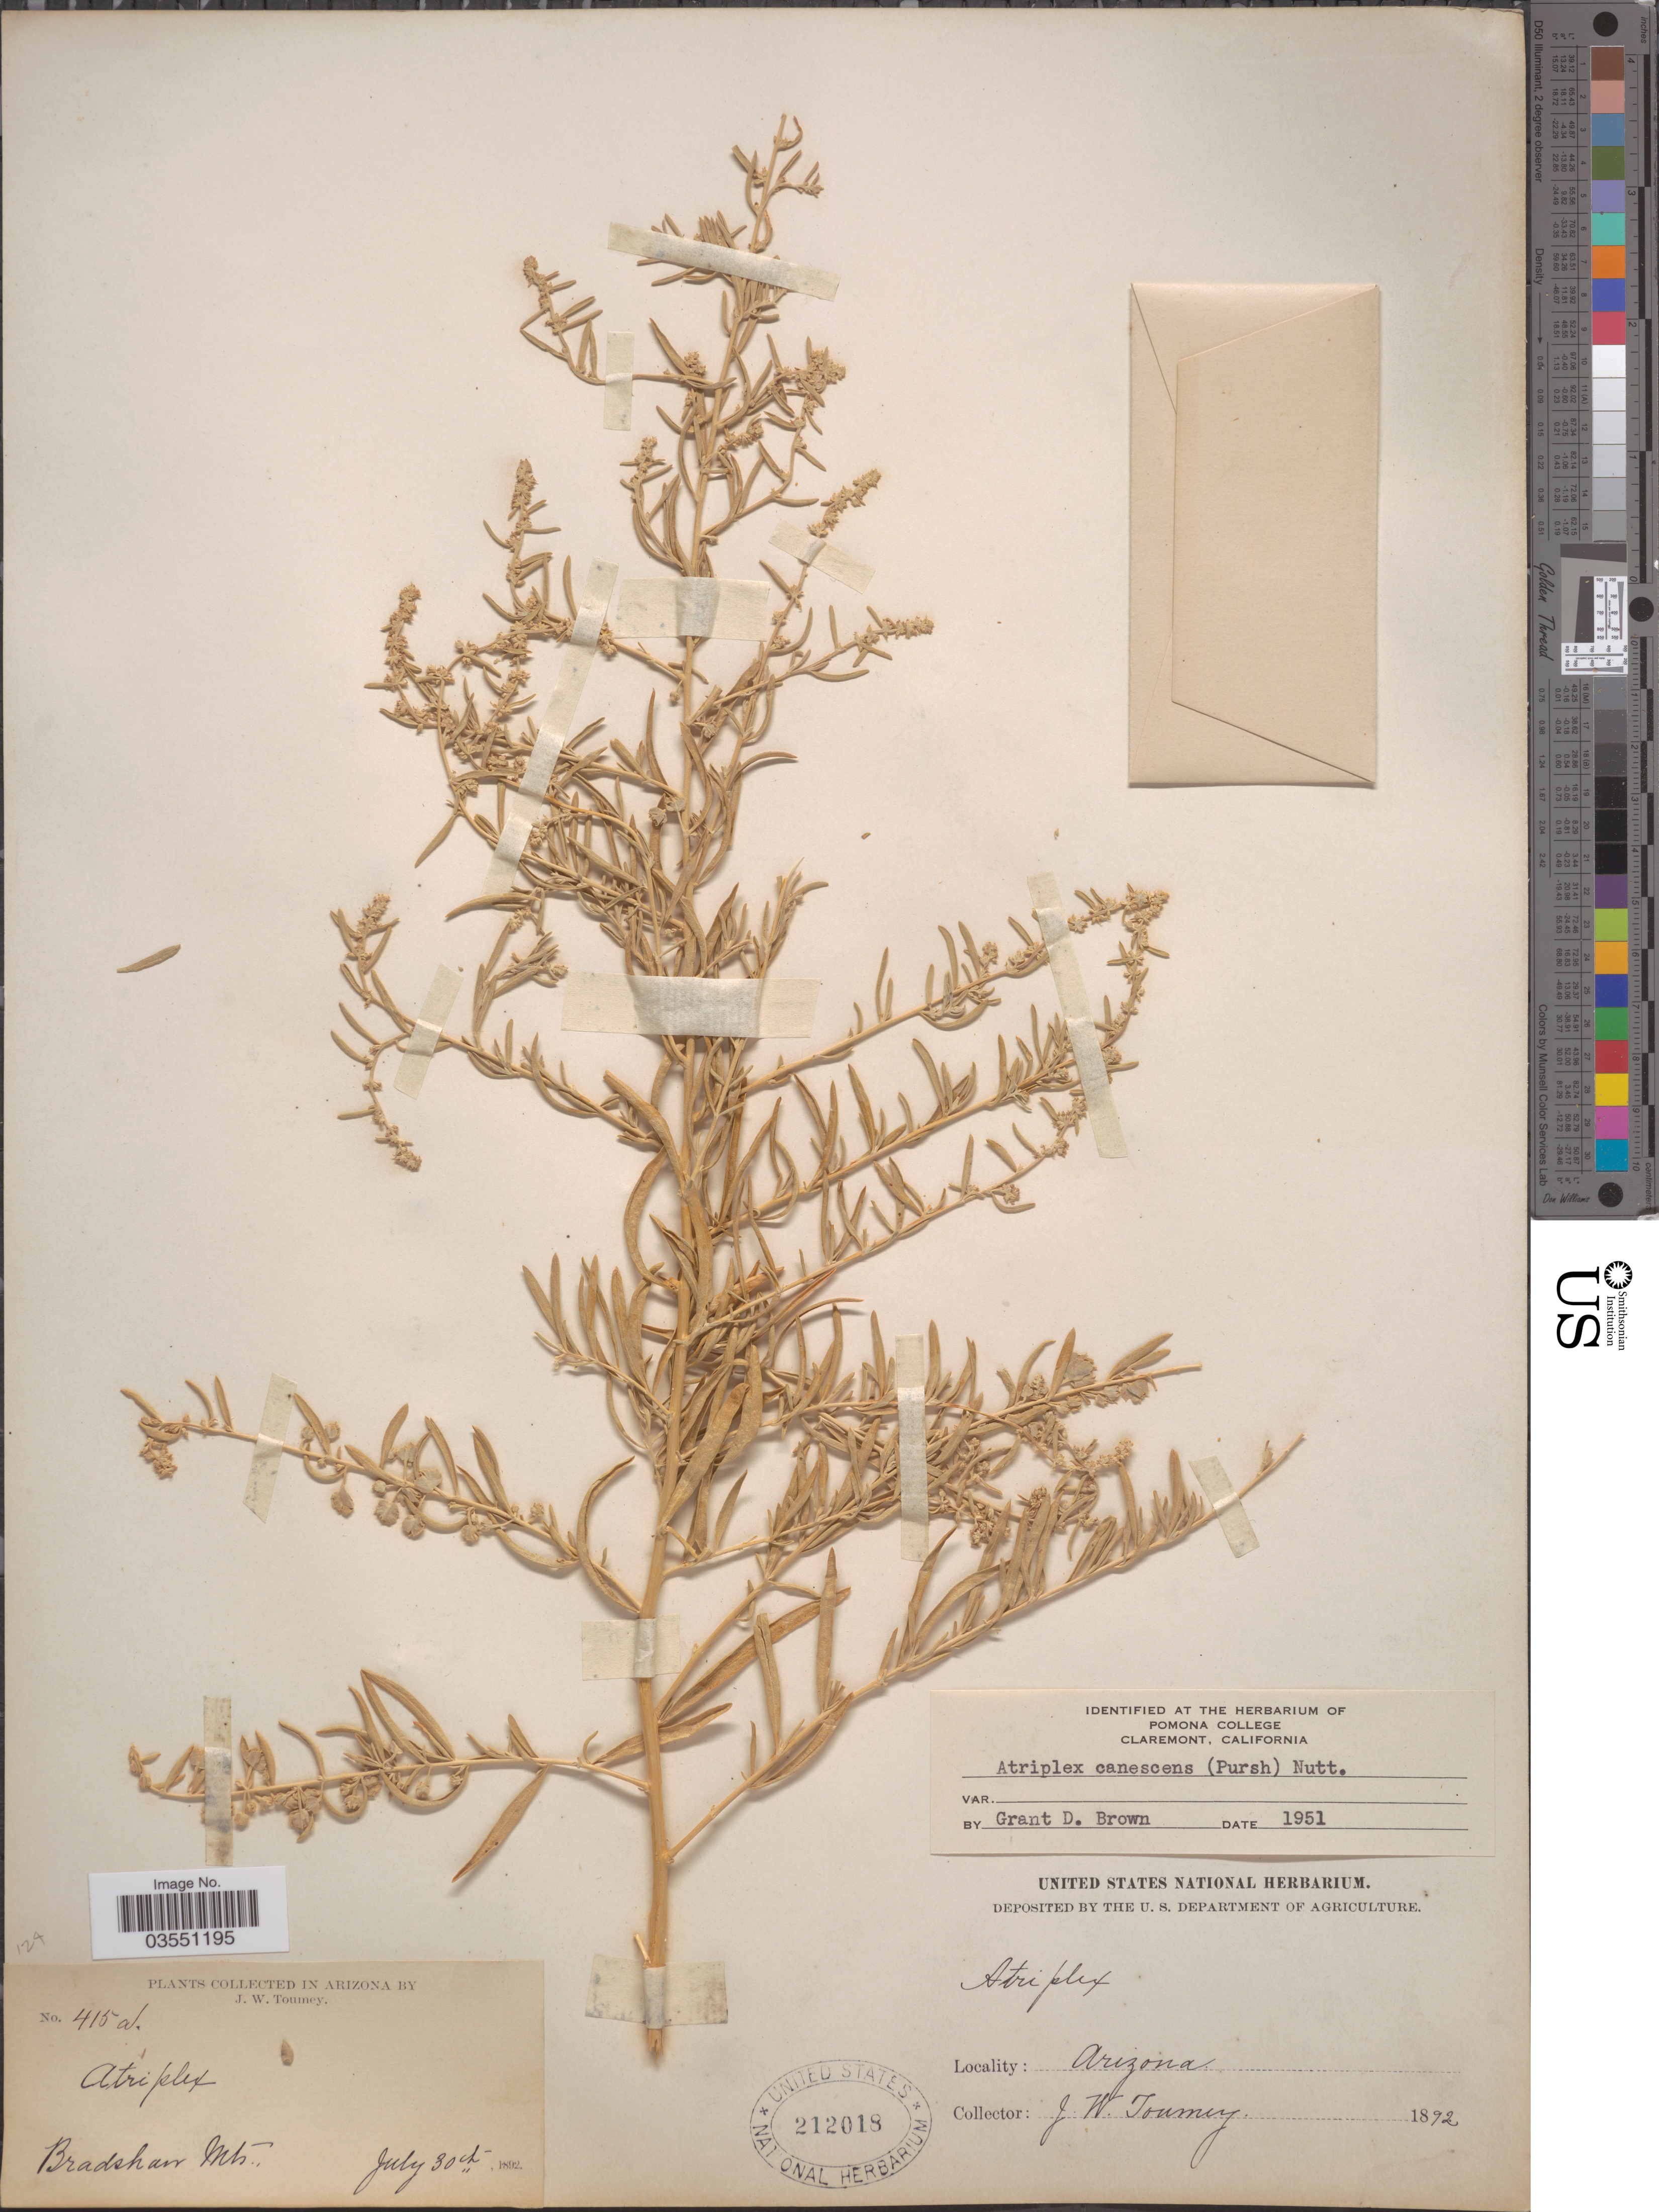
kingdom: Plantae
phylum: Tracheophyta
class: Magnoliopsida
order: Caryophyllales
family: Amaranthaceae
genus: Atriplex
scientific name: Atriplex canescens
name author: (Pursh) Nutt.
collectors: J. W. Toumey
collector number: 415a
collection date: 1892-07-30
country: United States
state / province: Arizona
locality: Bradshaw Mts.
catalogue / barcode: US 212018